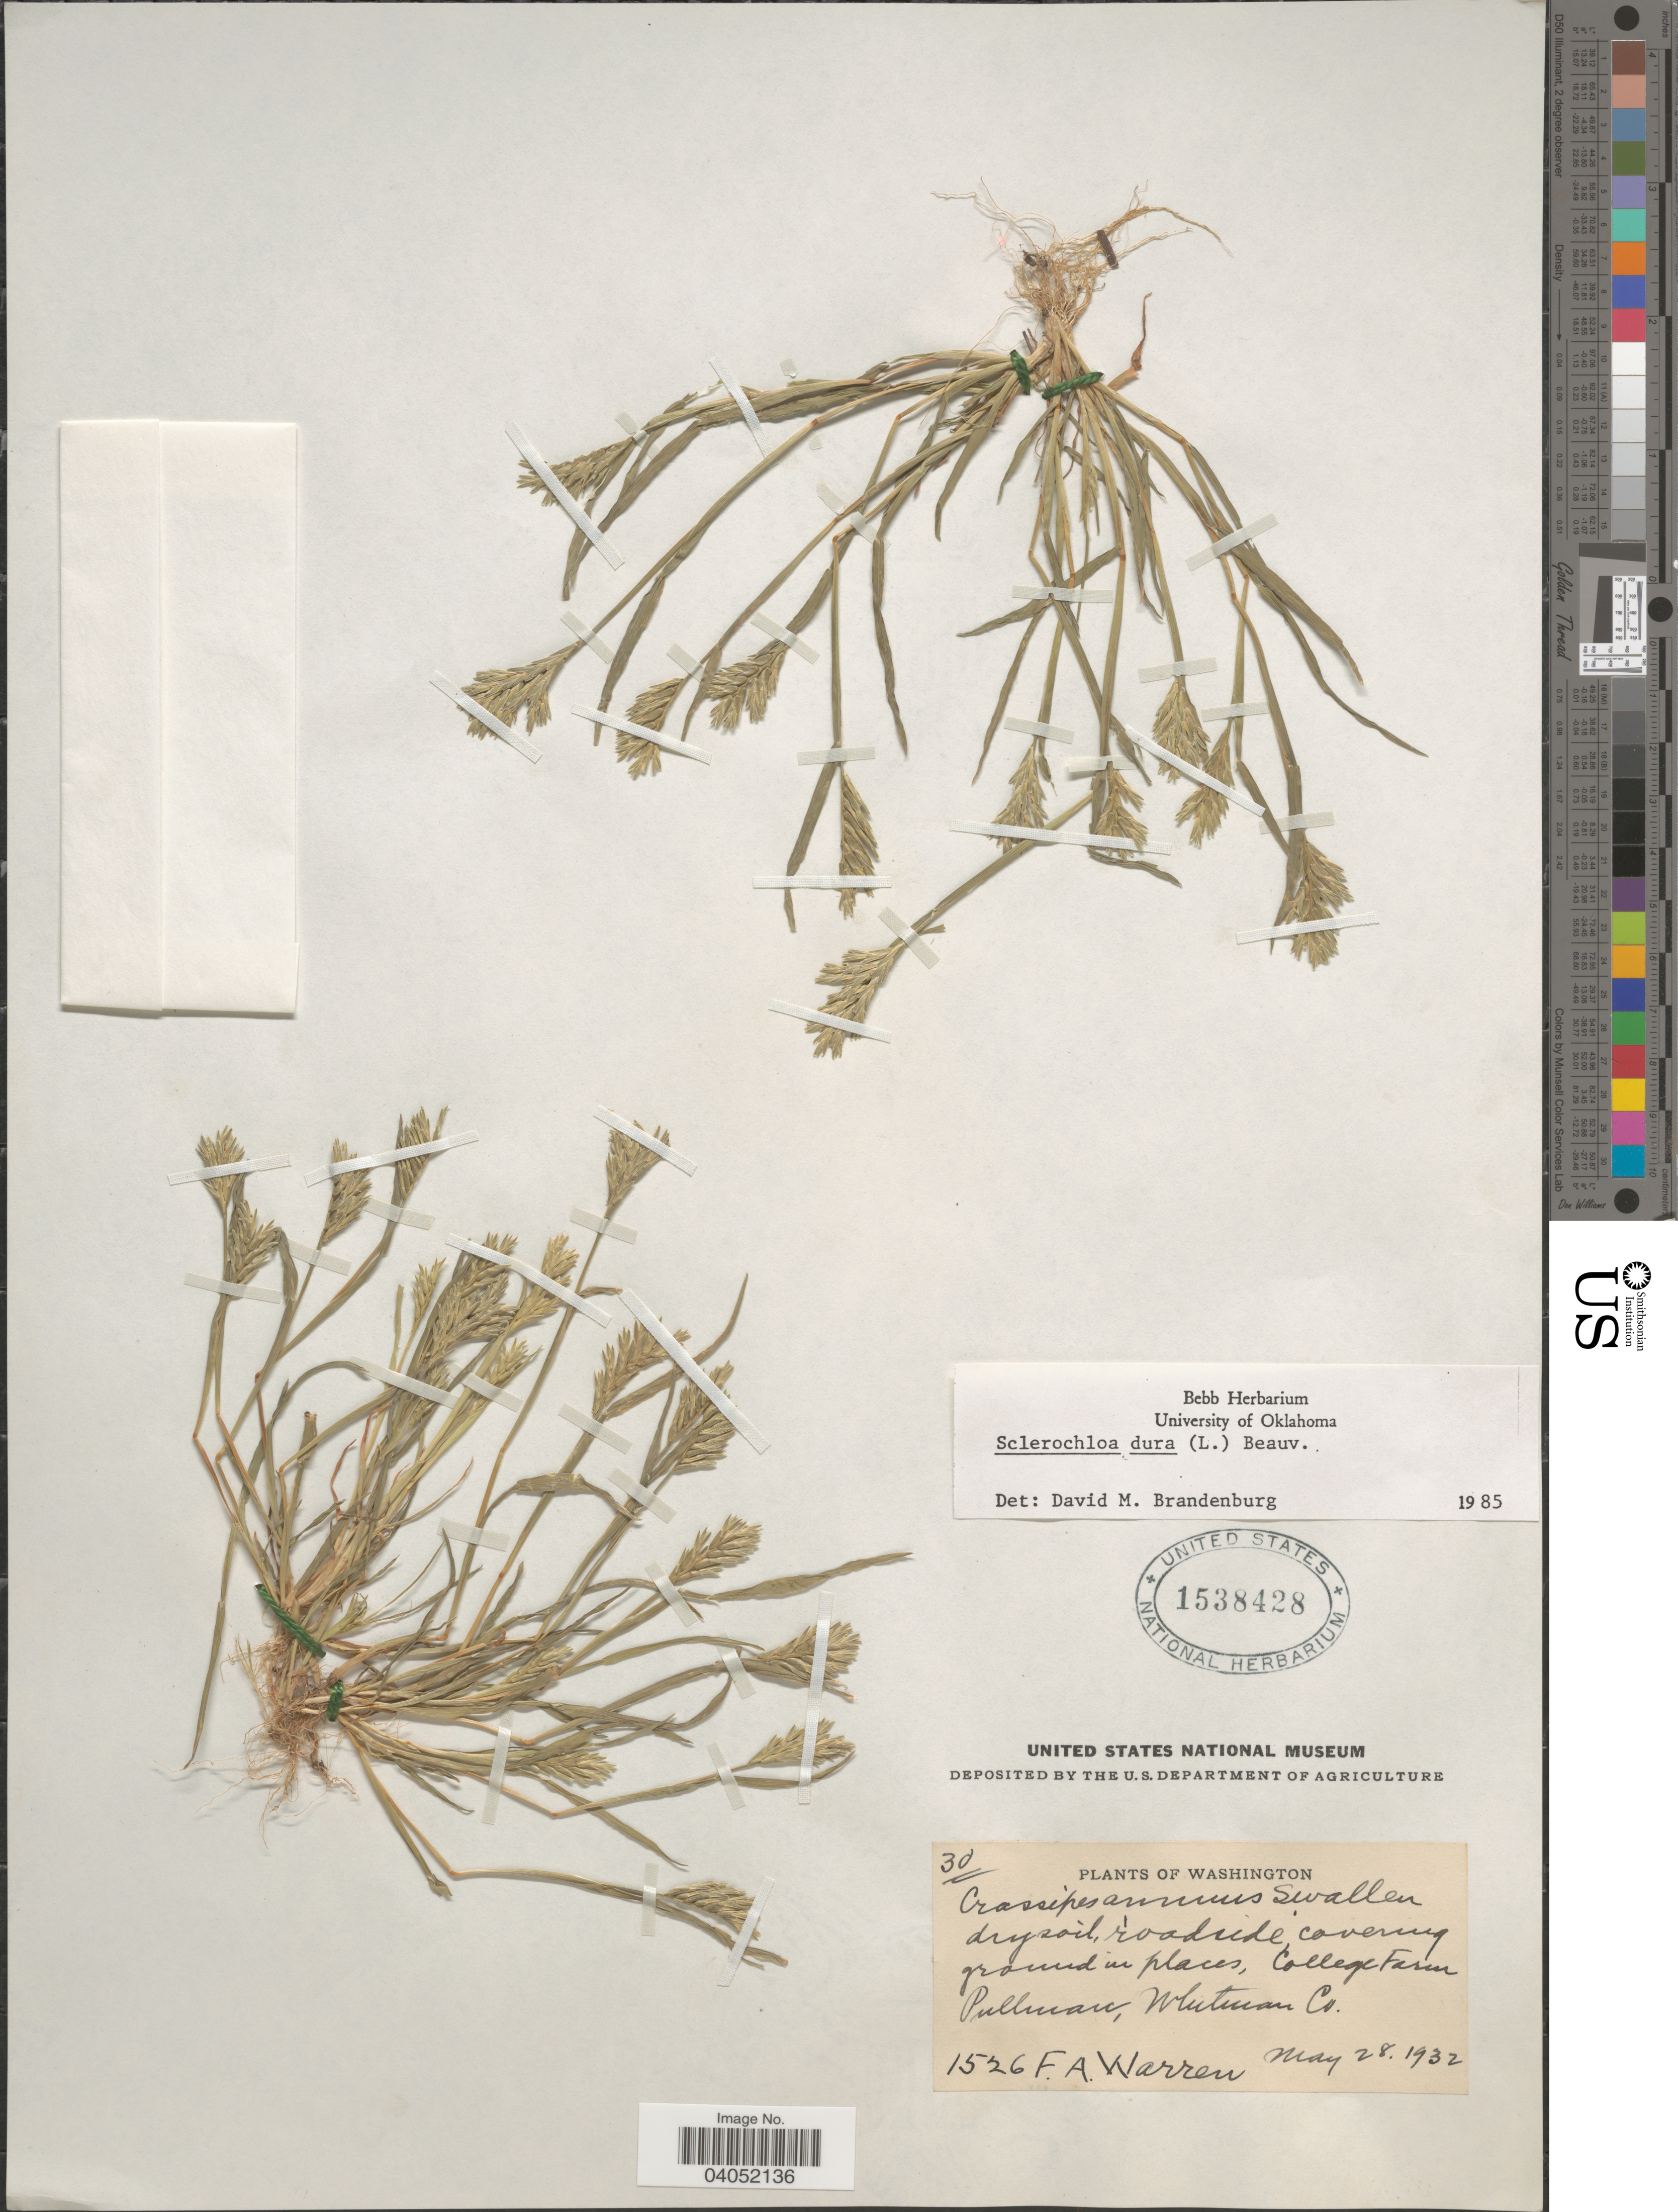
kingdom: Plantae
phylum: Tracheophyta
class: Liliopsida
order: Poales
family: Poaceae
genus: Sclerochloa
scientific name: Sclerochloa dura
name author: (L.) P. Beauv.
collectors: F. Warren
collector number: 1526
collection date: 1932-05-28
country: United States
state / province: Washington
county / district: Whitman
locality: College Farm. Pullman, Whitman Co.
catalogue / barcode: US 1538428